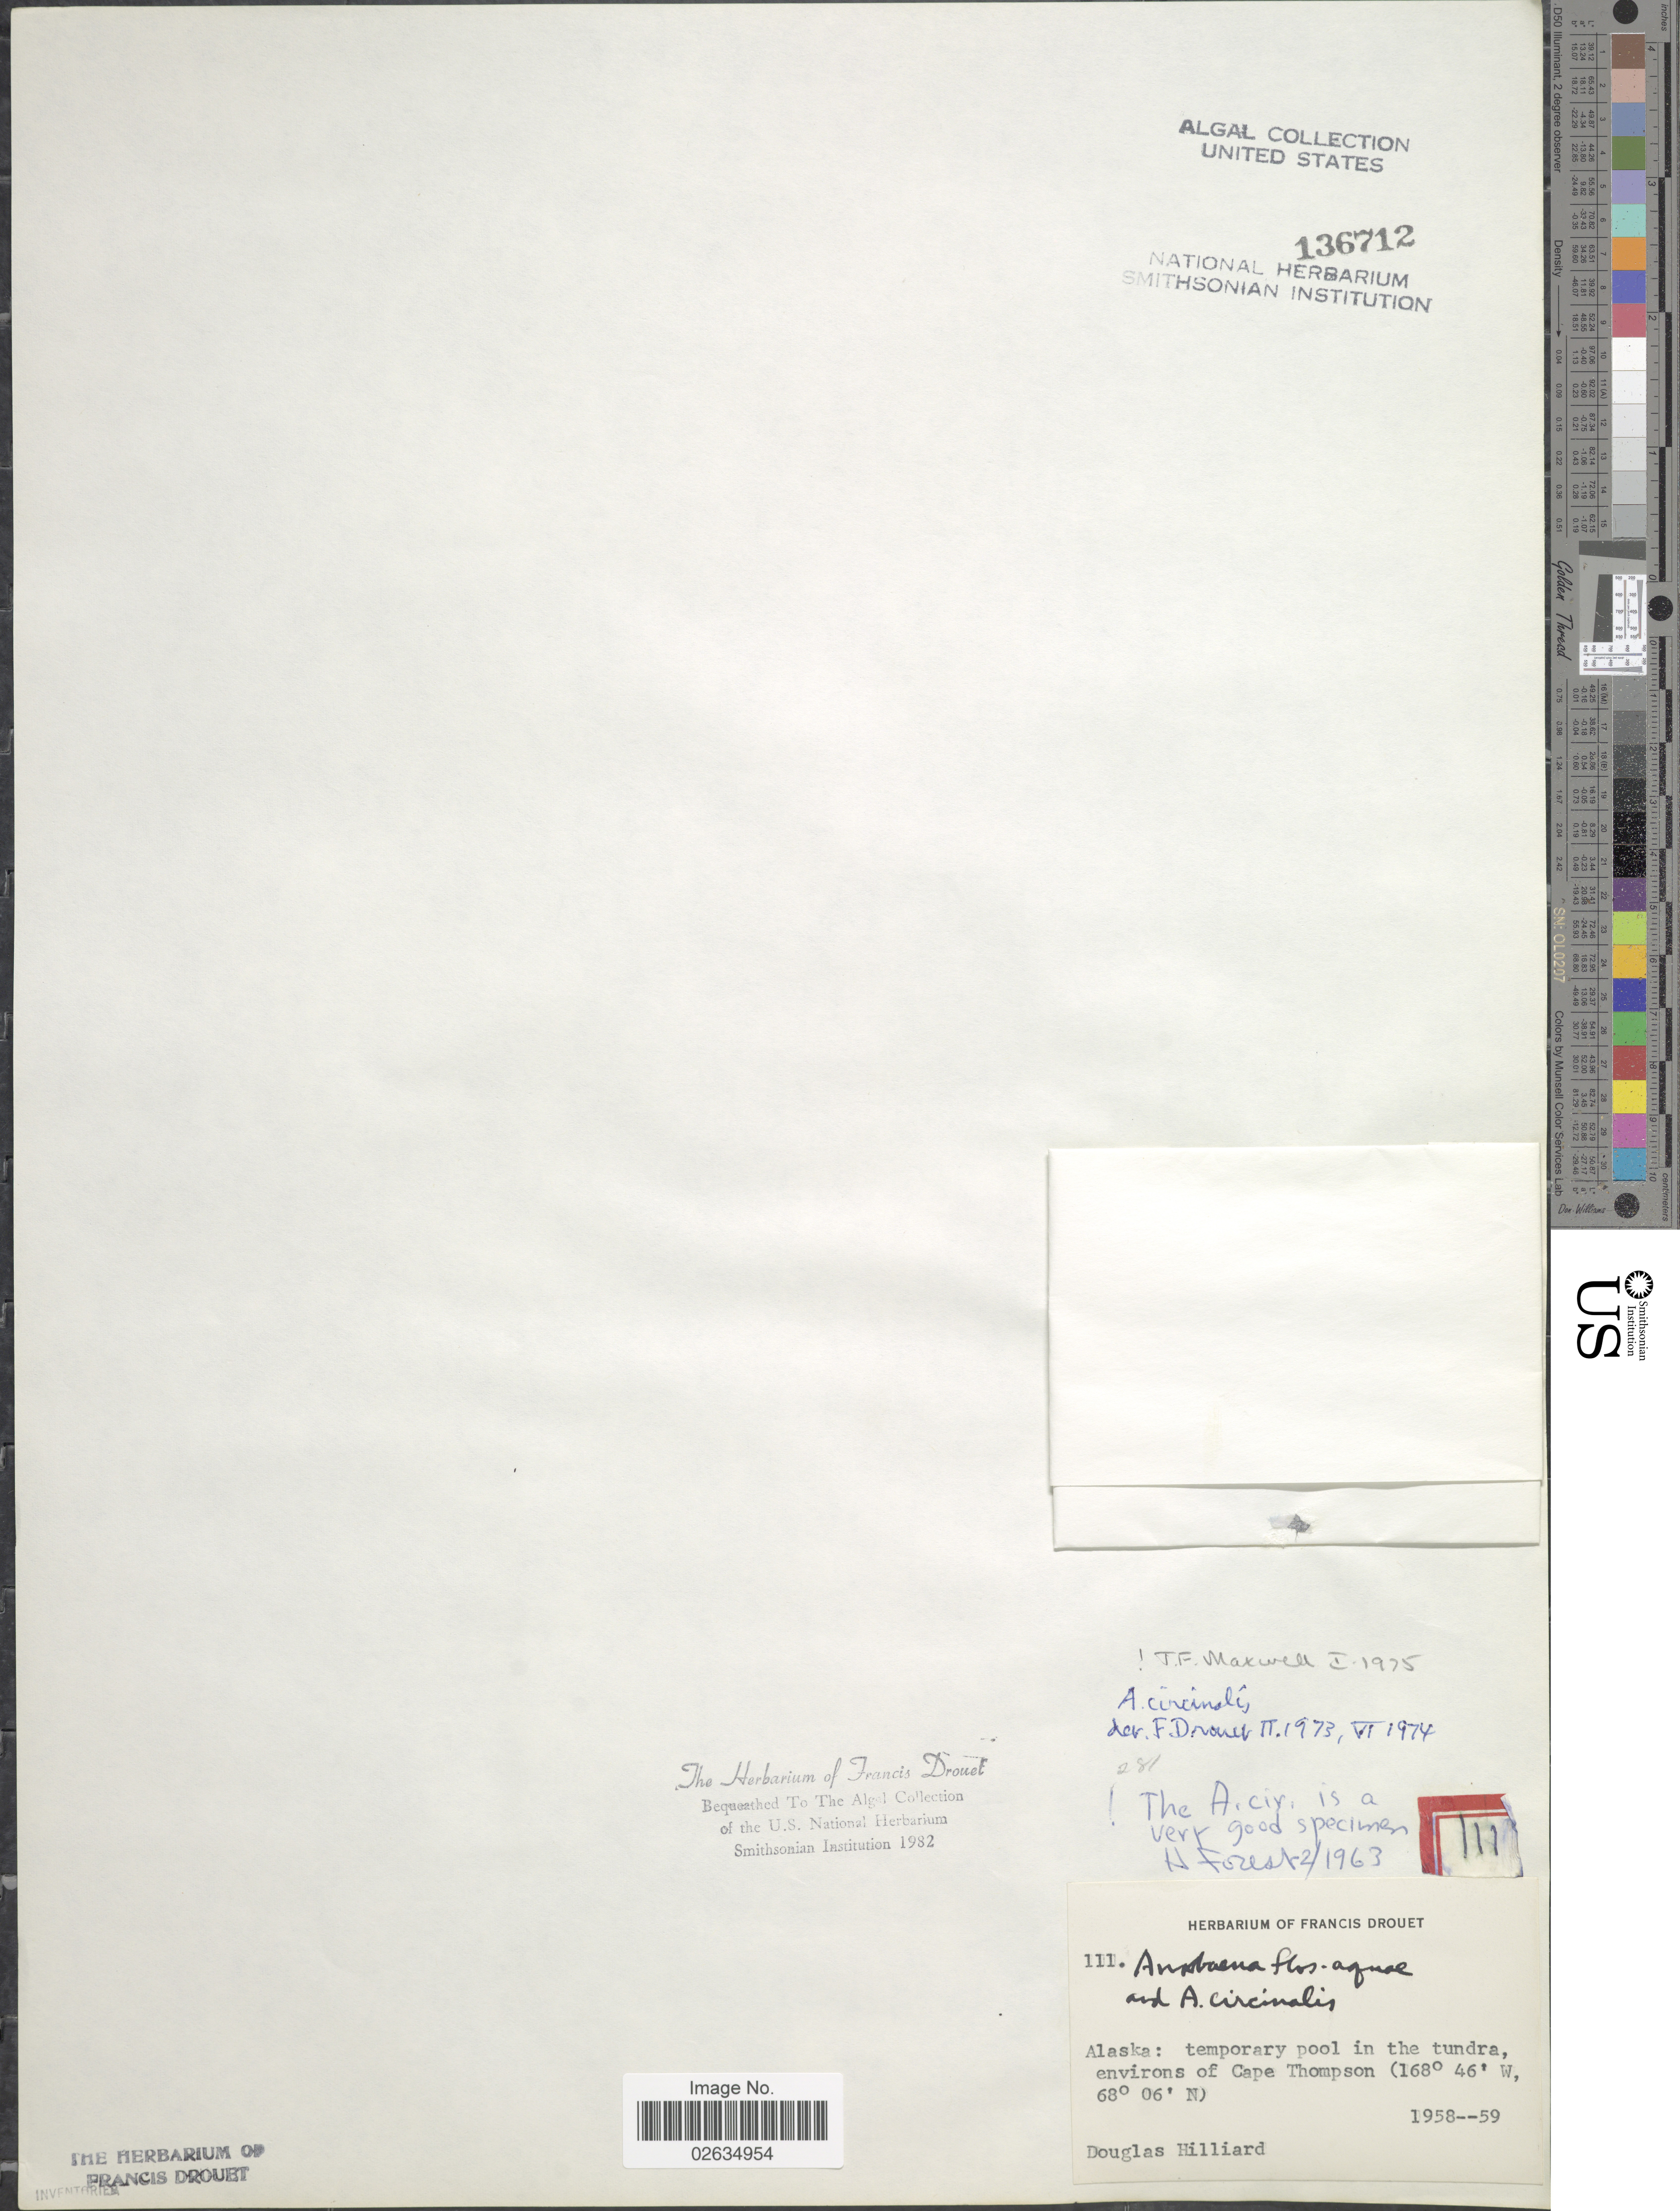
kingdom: Bacteria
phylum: Cyanobacteria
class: Cyanobacteriia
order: Cyanobacteriales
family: Nostocaceae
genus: Nostoc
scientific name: Nostoc commune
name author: Vaucher ex Bornet & Flahault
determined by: Drouet, F. E.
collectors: D. K. Hilliard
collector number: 111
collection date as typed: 1958-59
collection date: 1958/1959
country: United States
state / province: Alaska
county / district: North Slope Division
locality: Cape Thompson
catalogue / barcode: US 136712